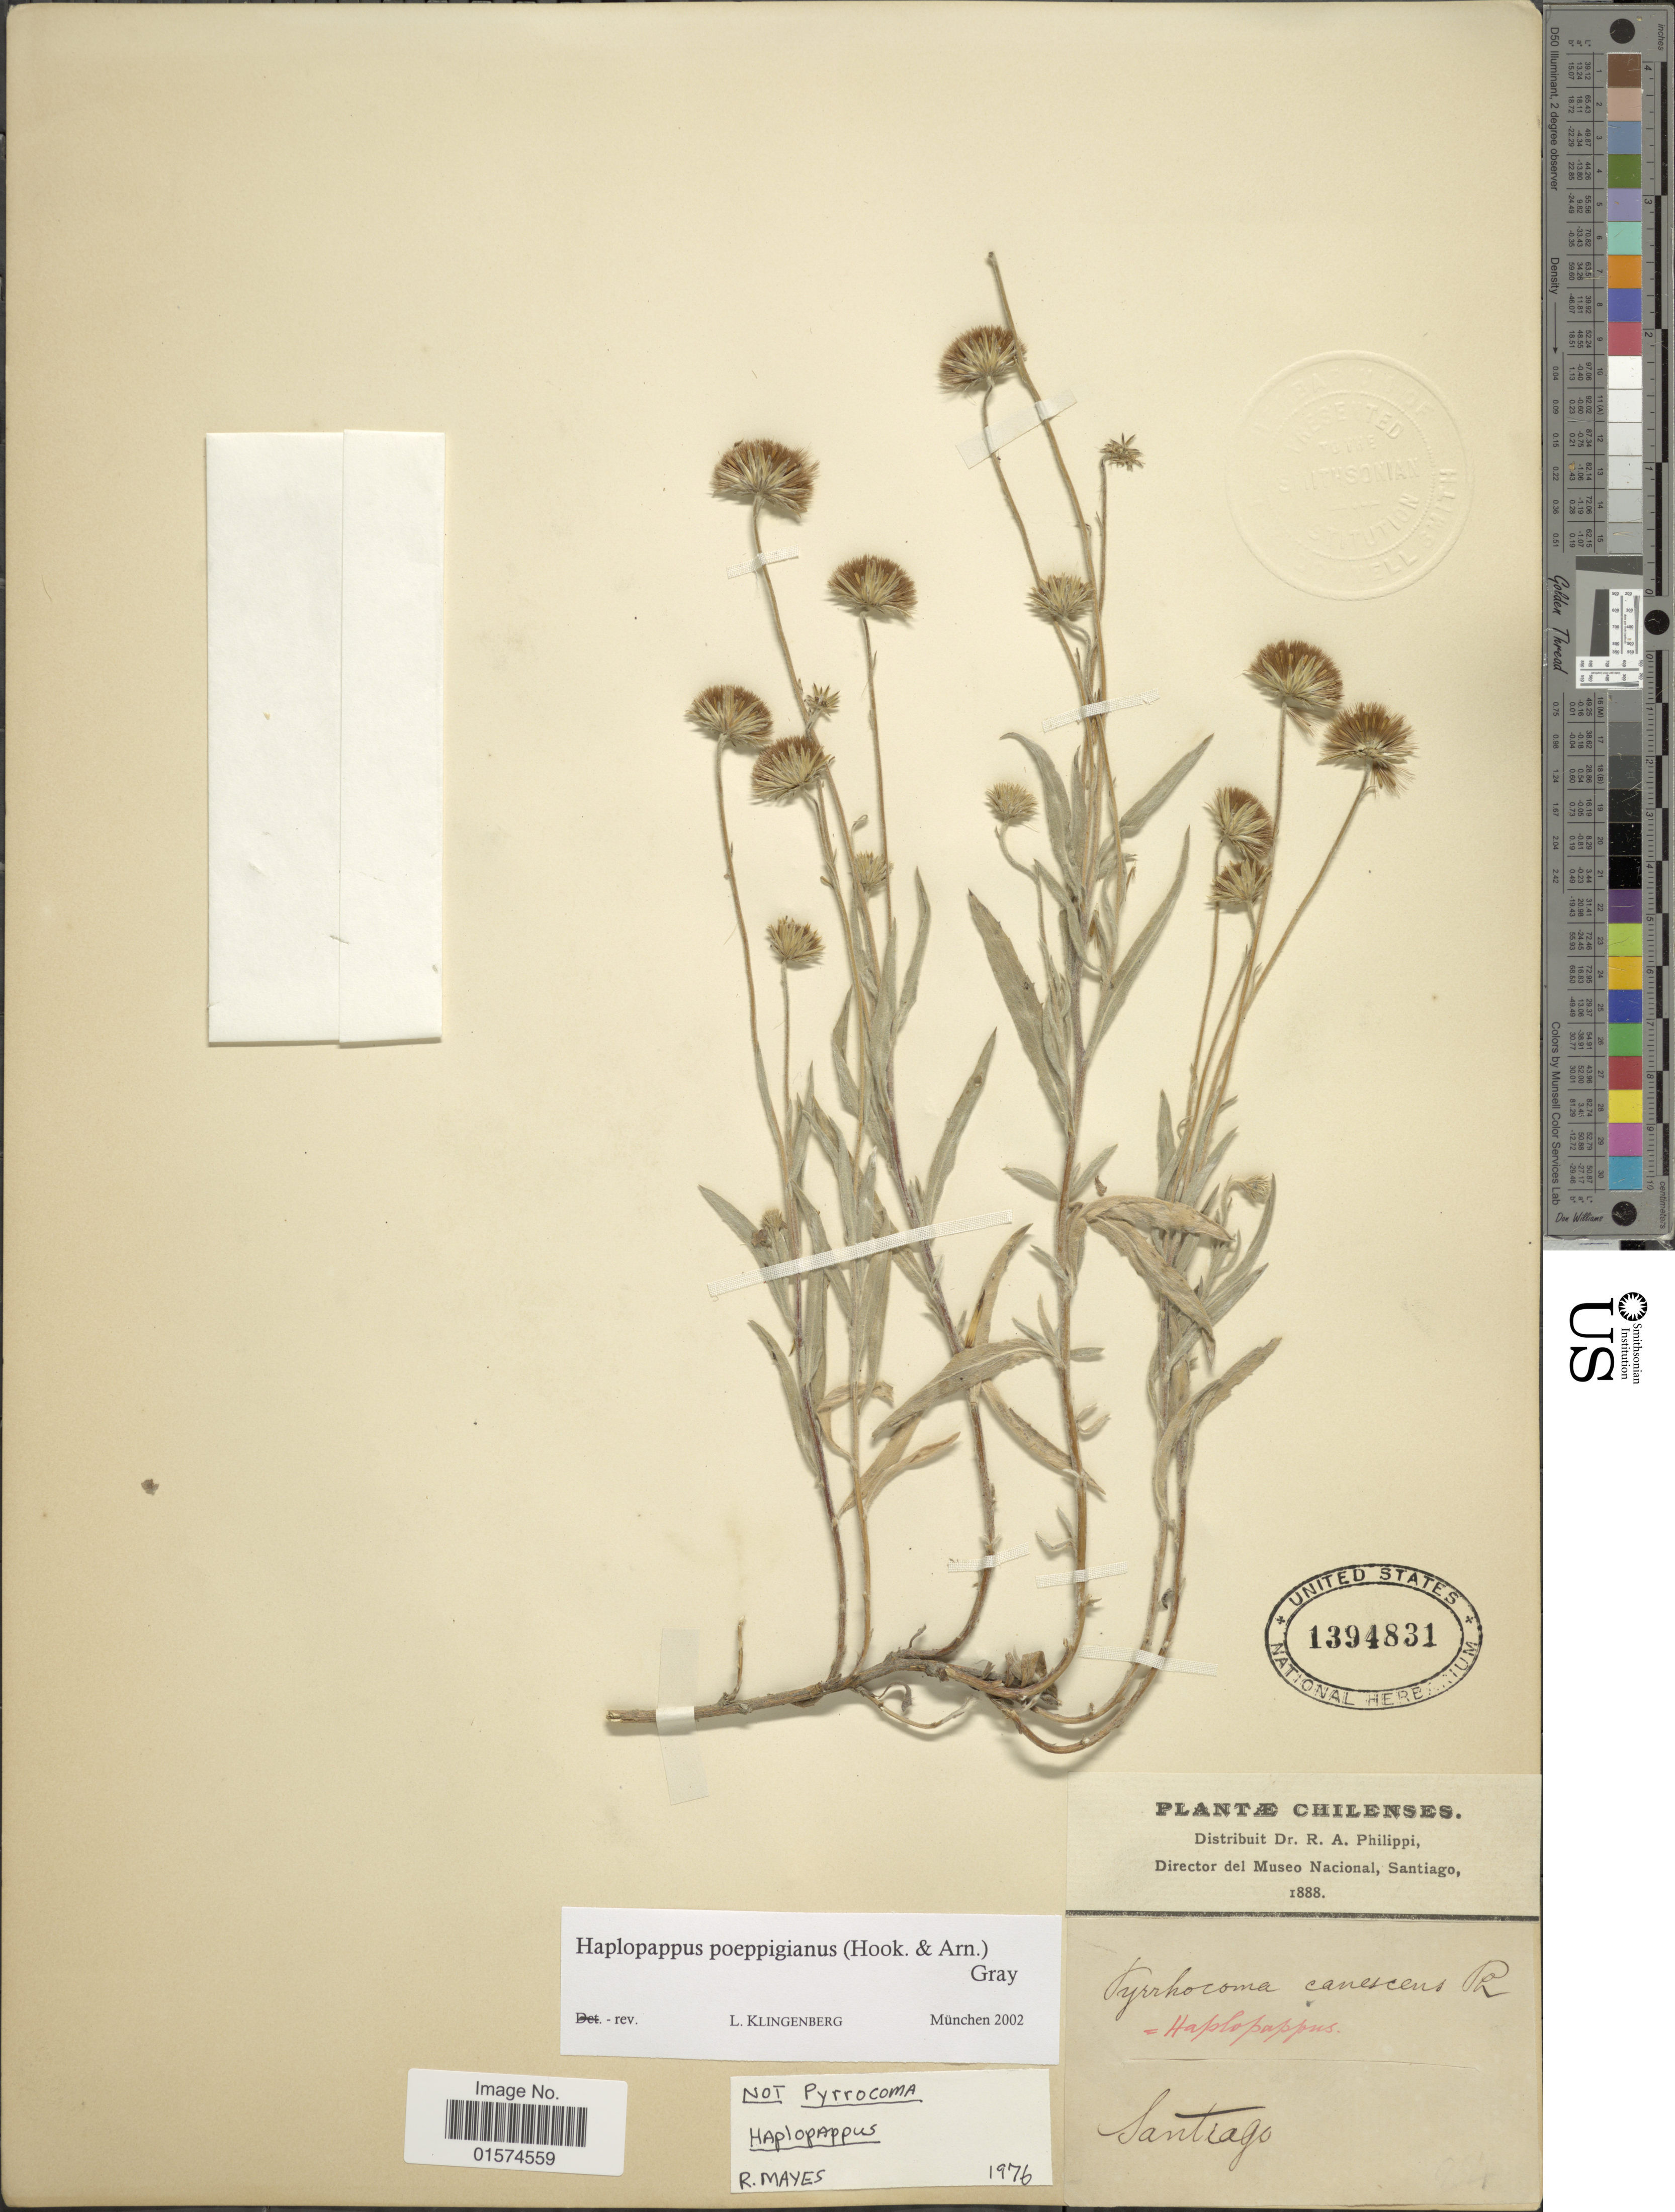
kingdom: Plantae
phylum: Tracheophyta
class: Magnoliopsida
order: Asterales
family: Asteraceae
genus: Haplopappus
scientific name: Haplopappus poeppigianus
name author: (Hook. & Arn.) A. Gray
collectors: R. A. Philippi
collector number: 24*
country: Chile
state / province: Región Metropolitana (RM)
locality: Santiago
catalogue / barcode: US 1394831